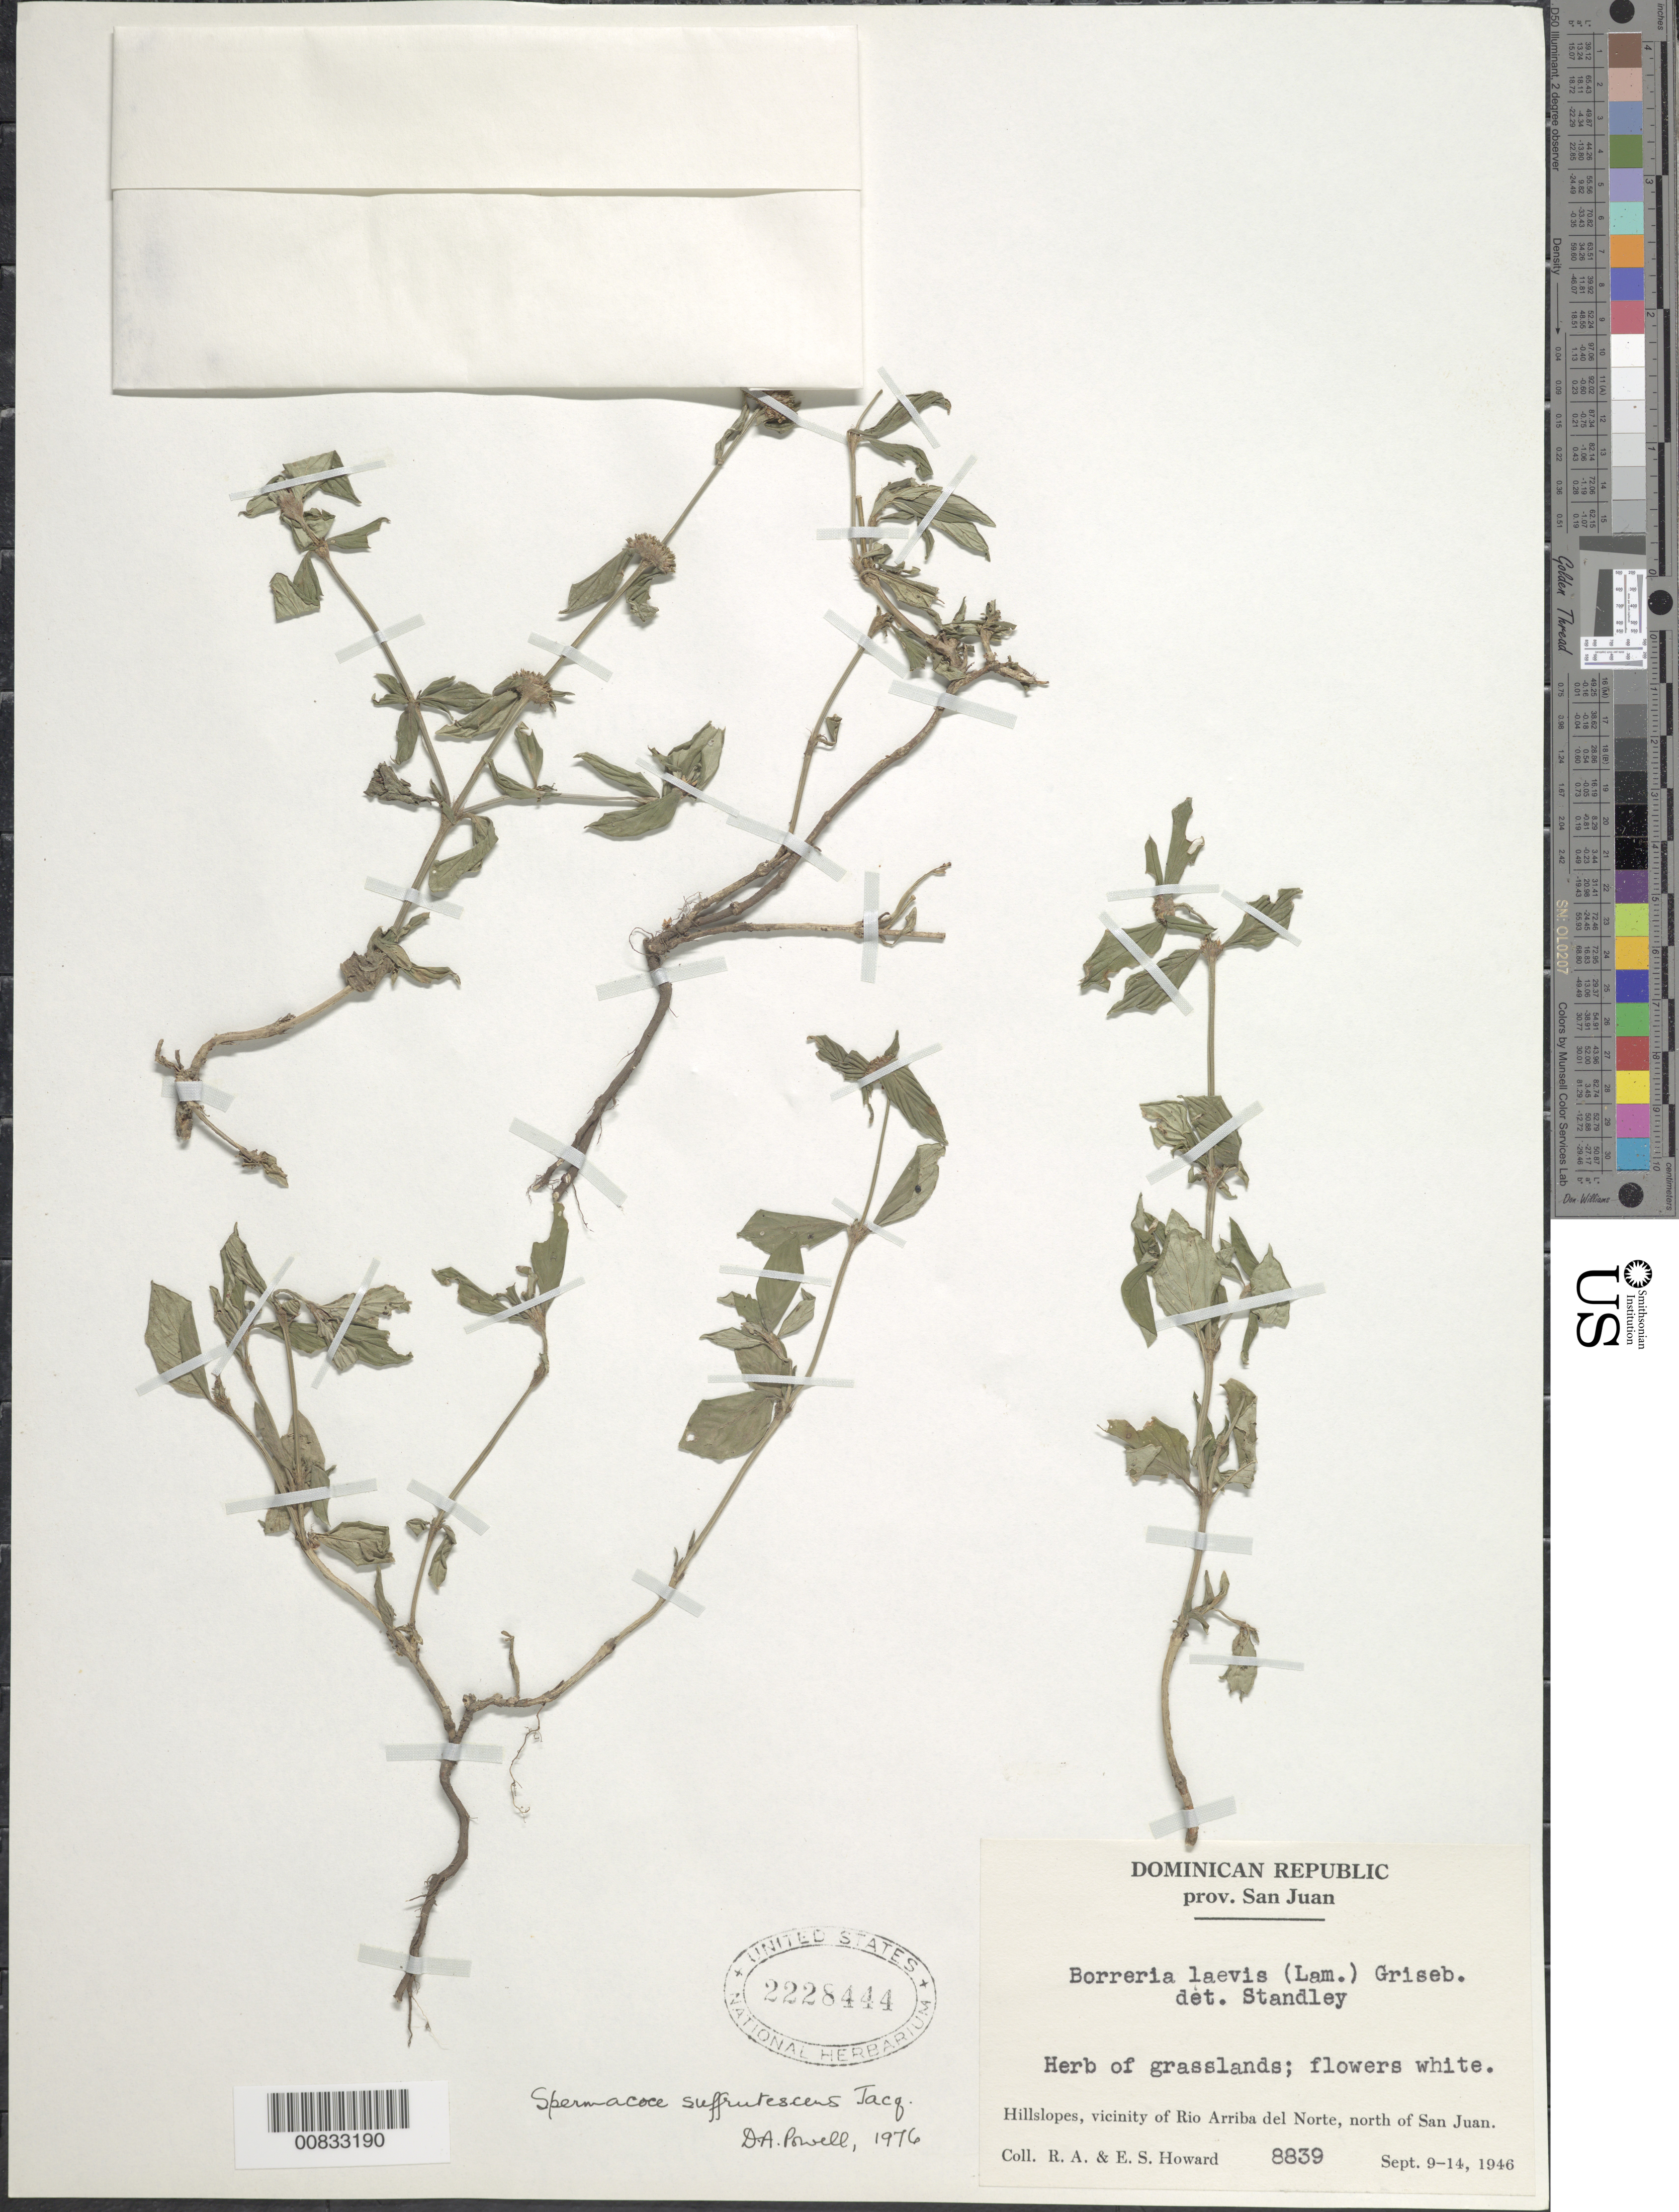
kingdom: Plantae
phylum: Tracheophyta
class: Magnoliopsida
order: Gentianales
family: Rubiaceae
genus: Spermacoce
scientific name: Spermacoce remota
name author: Lam.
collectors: R. A. Howard & E. S. Howard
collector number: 8839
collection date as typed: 09 Sep 1946 to 14 Sep 1946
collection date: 1946-09-09/1946-09-14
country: Dominican Republic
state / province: San Juan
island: Hispaniola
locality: Vicinity of Rio Arriba del Norte, N of San Juan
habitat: Grasslands and hillslopes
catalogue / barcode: US 2228444